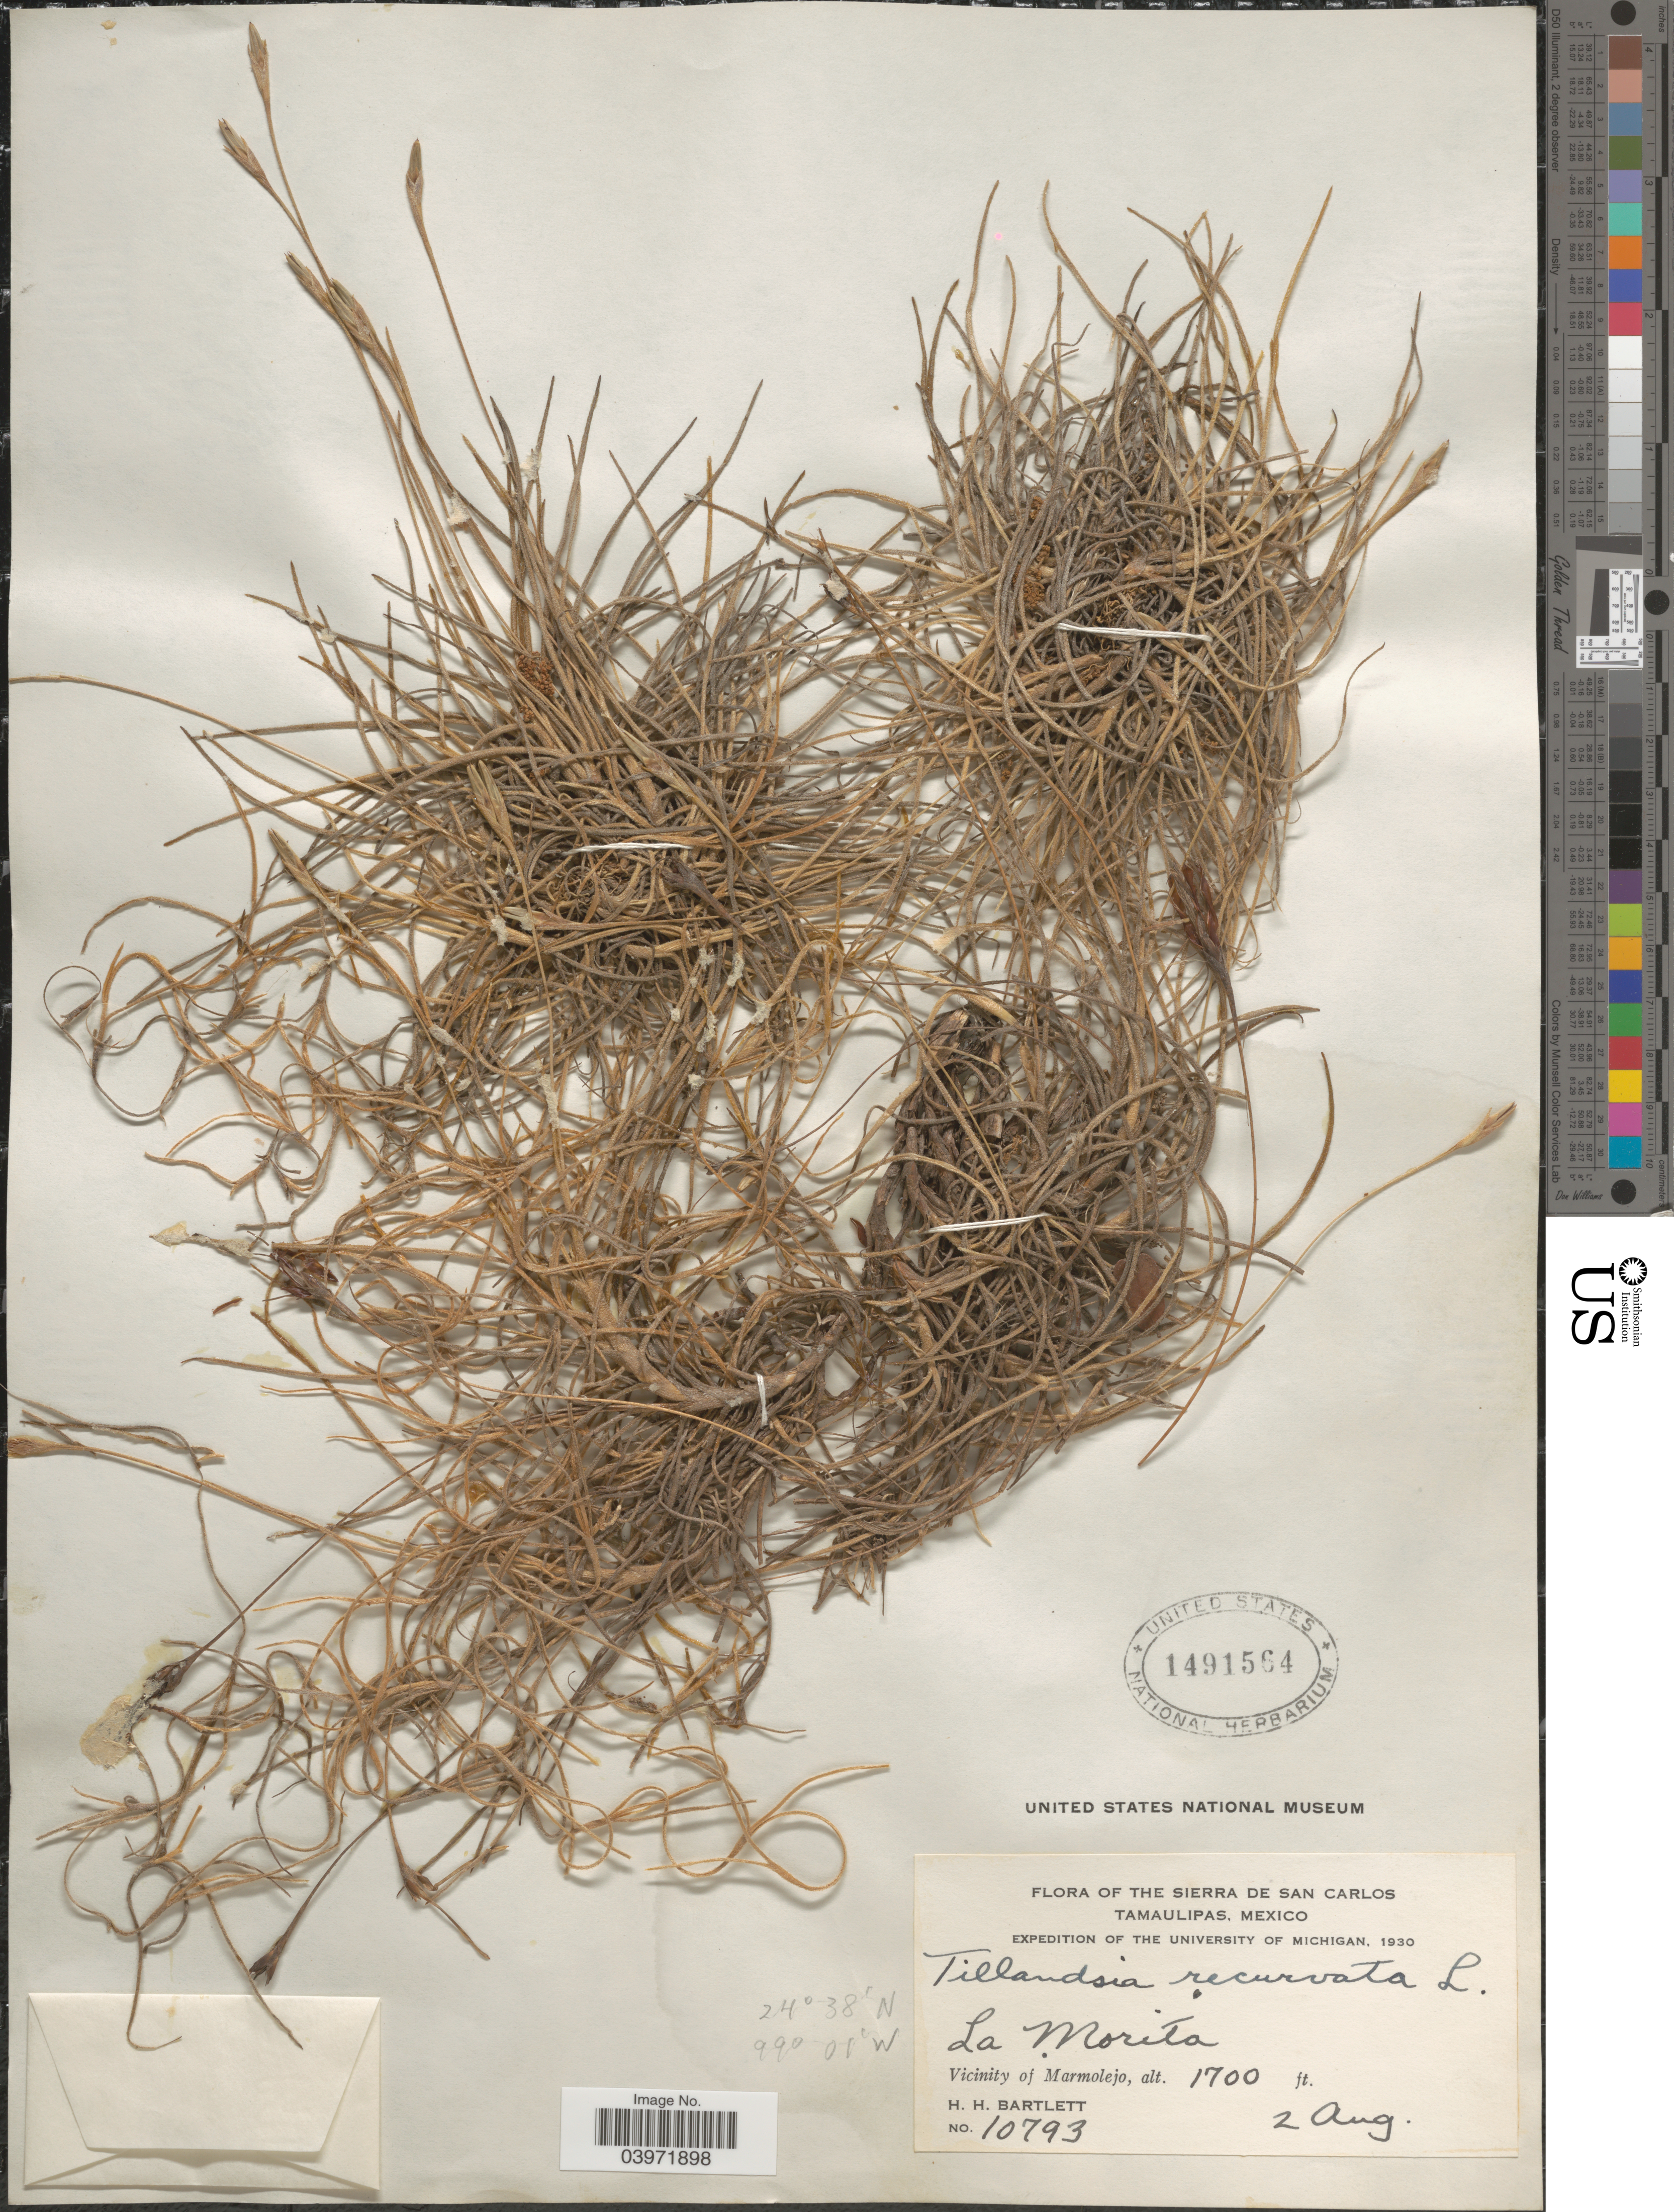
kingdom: Plantae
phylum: Tracheophyta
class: Liliopsida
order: Poales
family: Bromeliaceae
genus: Tillandsia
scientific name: Tillandsia recurvata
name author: L.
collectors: H. H. Bartlett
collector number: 10793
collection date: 1930-08-02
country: Mexico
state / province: Tamaulipas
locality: The Sierra de San Carlos. La Morita. Vicinity of Marmolejo.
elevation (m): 518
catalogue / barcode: US 1491564